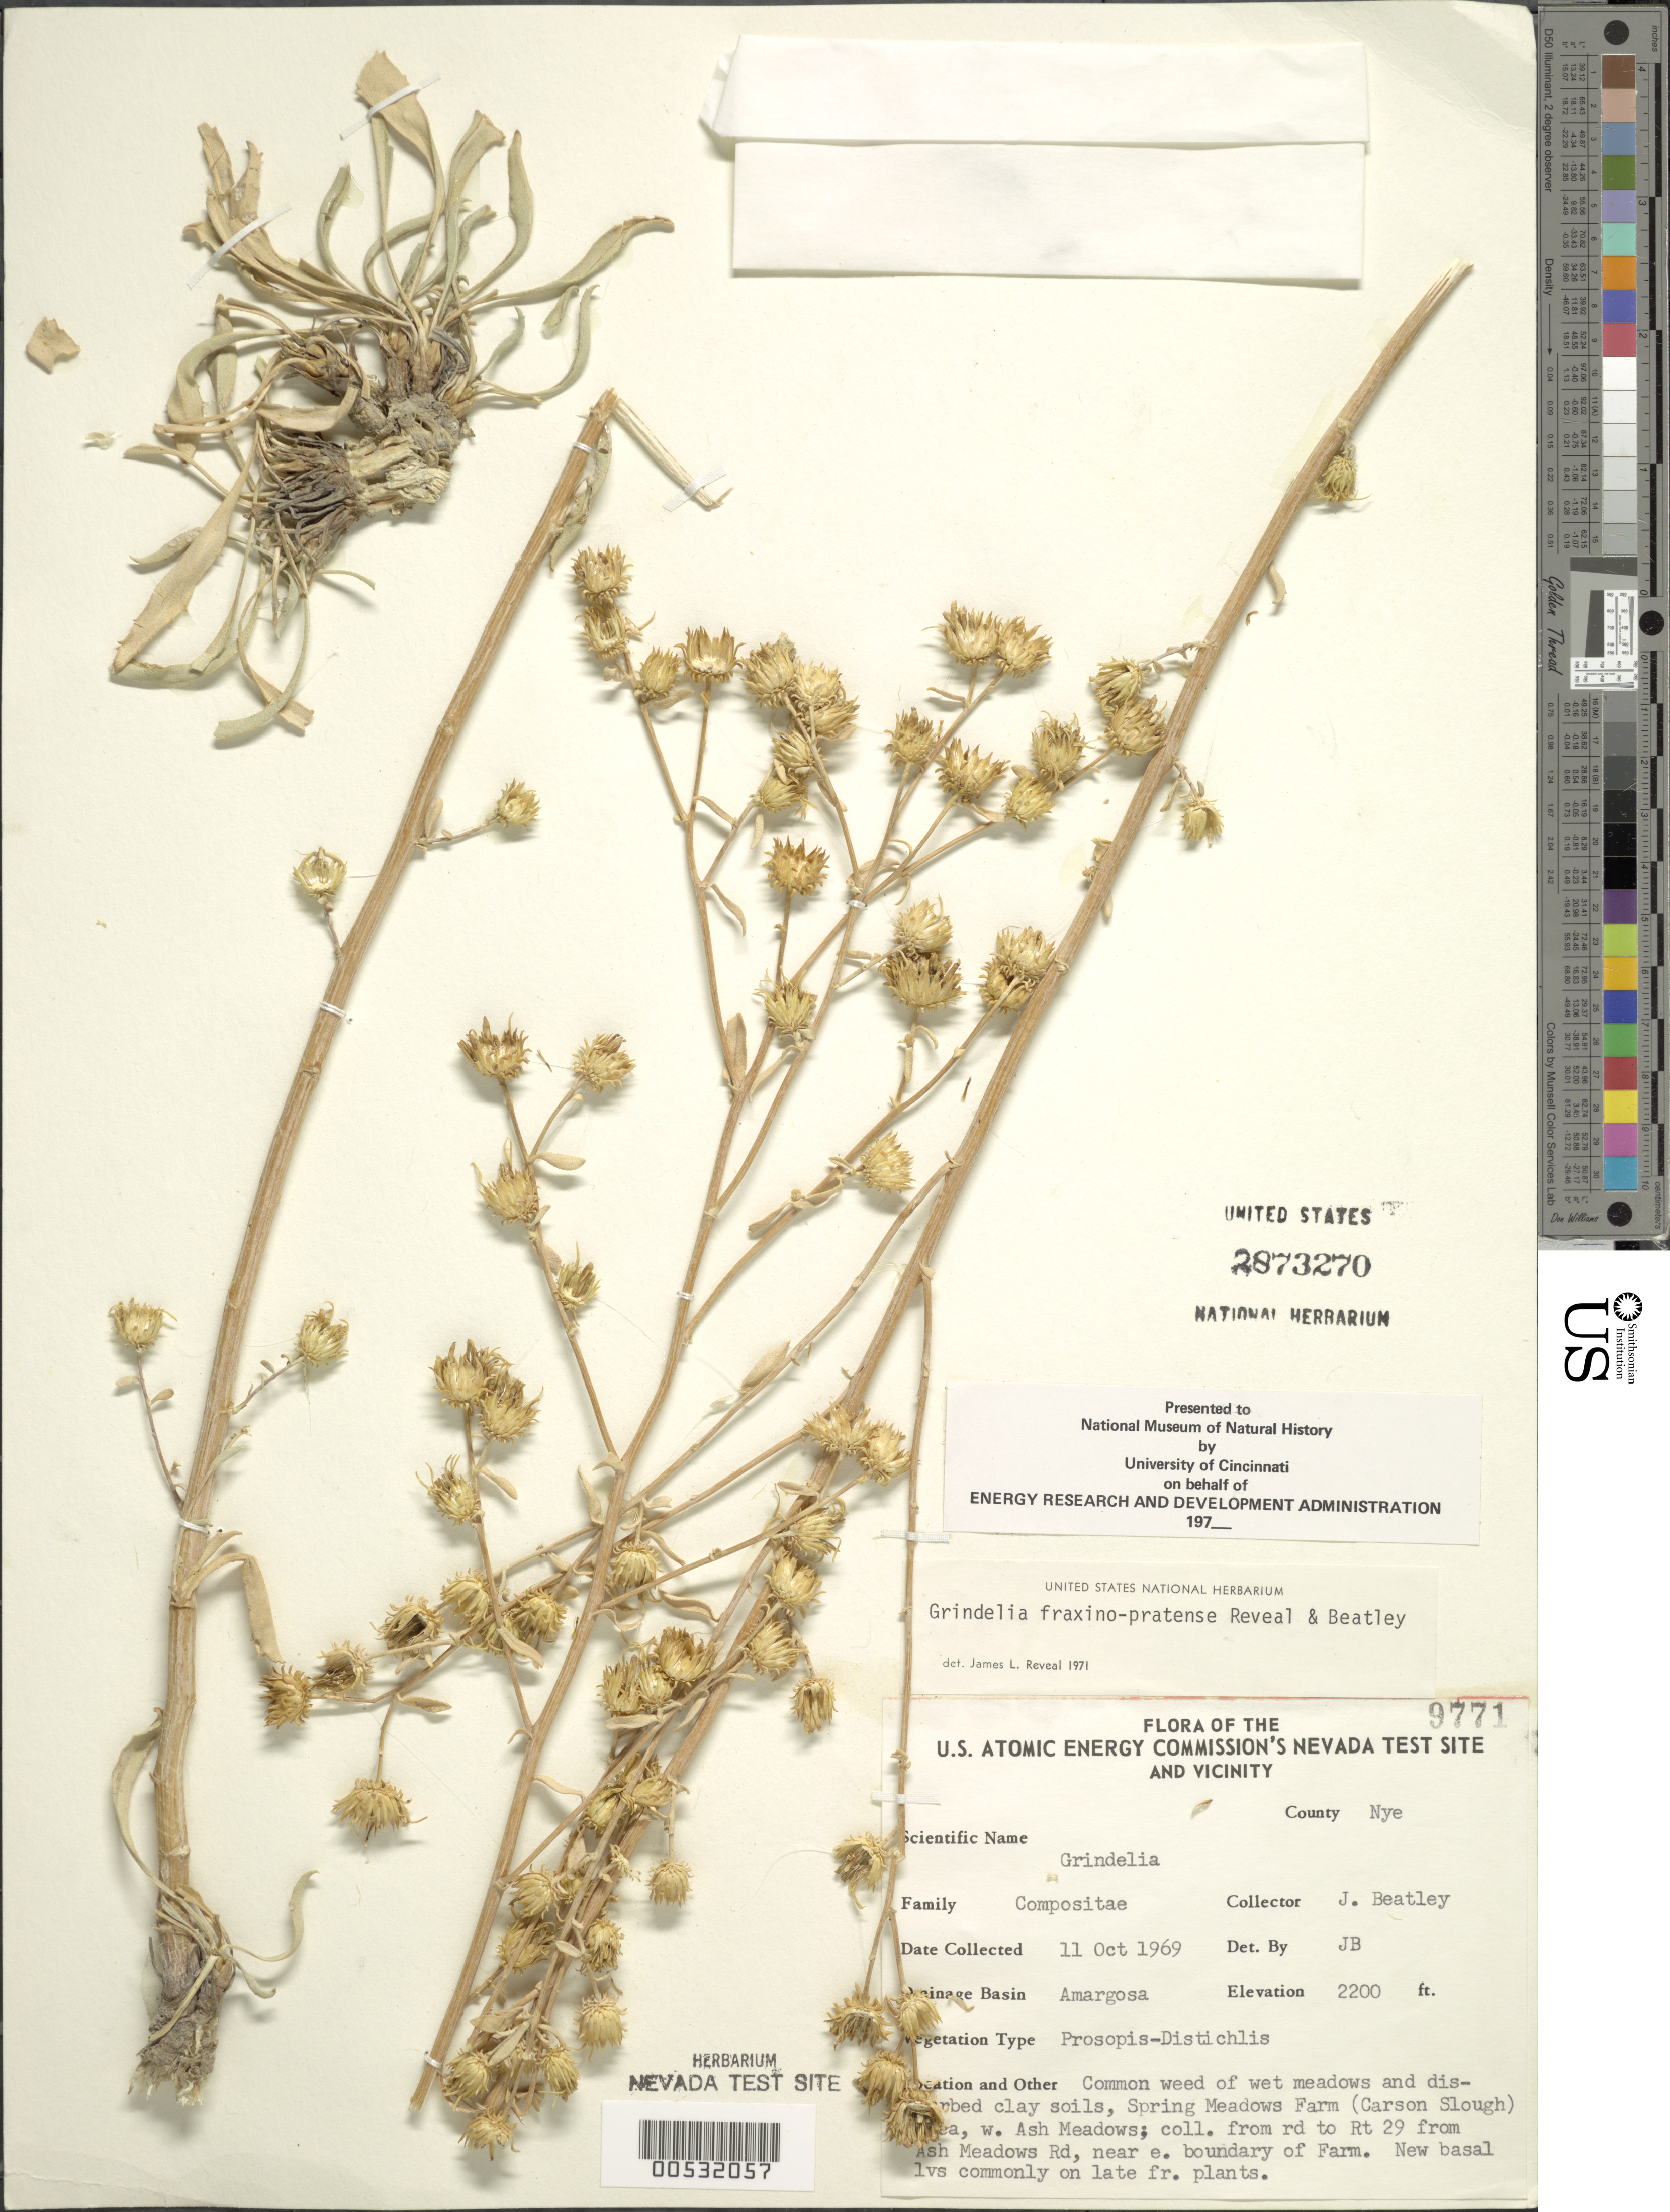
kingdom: Plantae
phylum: Tracheophyta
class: Magnoliopsida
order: Asterales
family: Asteraceae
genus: Grindelia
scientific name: Grindelia fraxino-pratensis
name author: Reveal & Beatley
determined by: Reveal, J. L.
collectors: J. C. Beatley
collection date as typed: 11 Oct 1969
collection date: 1969-10-11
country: United States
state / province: Nevada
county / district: Nye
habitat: Common weed of wet meadows and disturbed clay soils.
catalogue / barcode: US 2873270